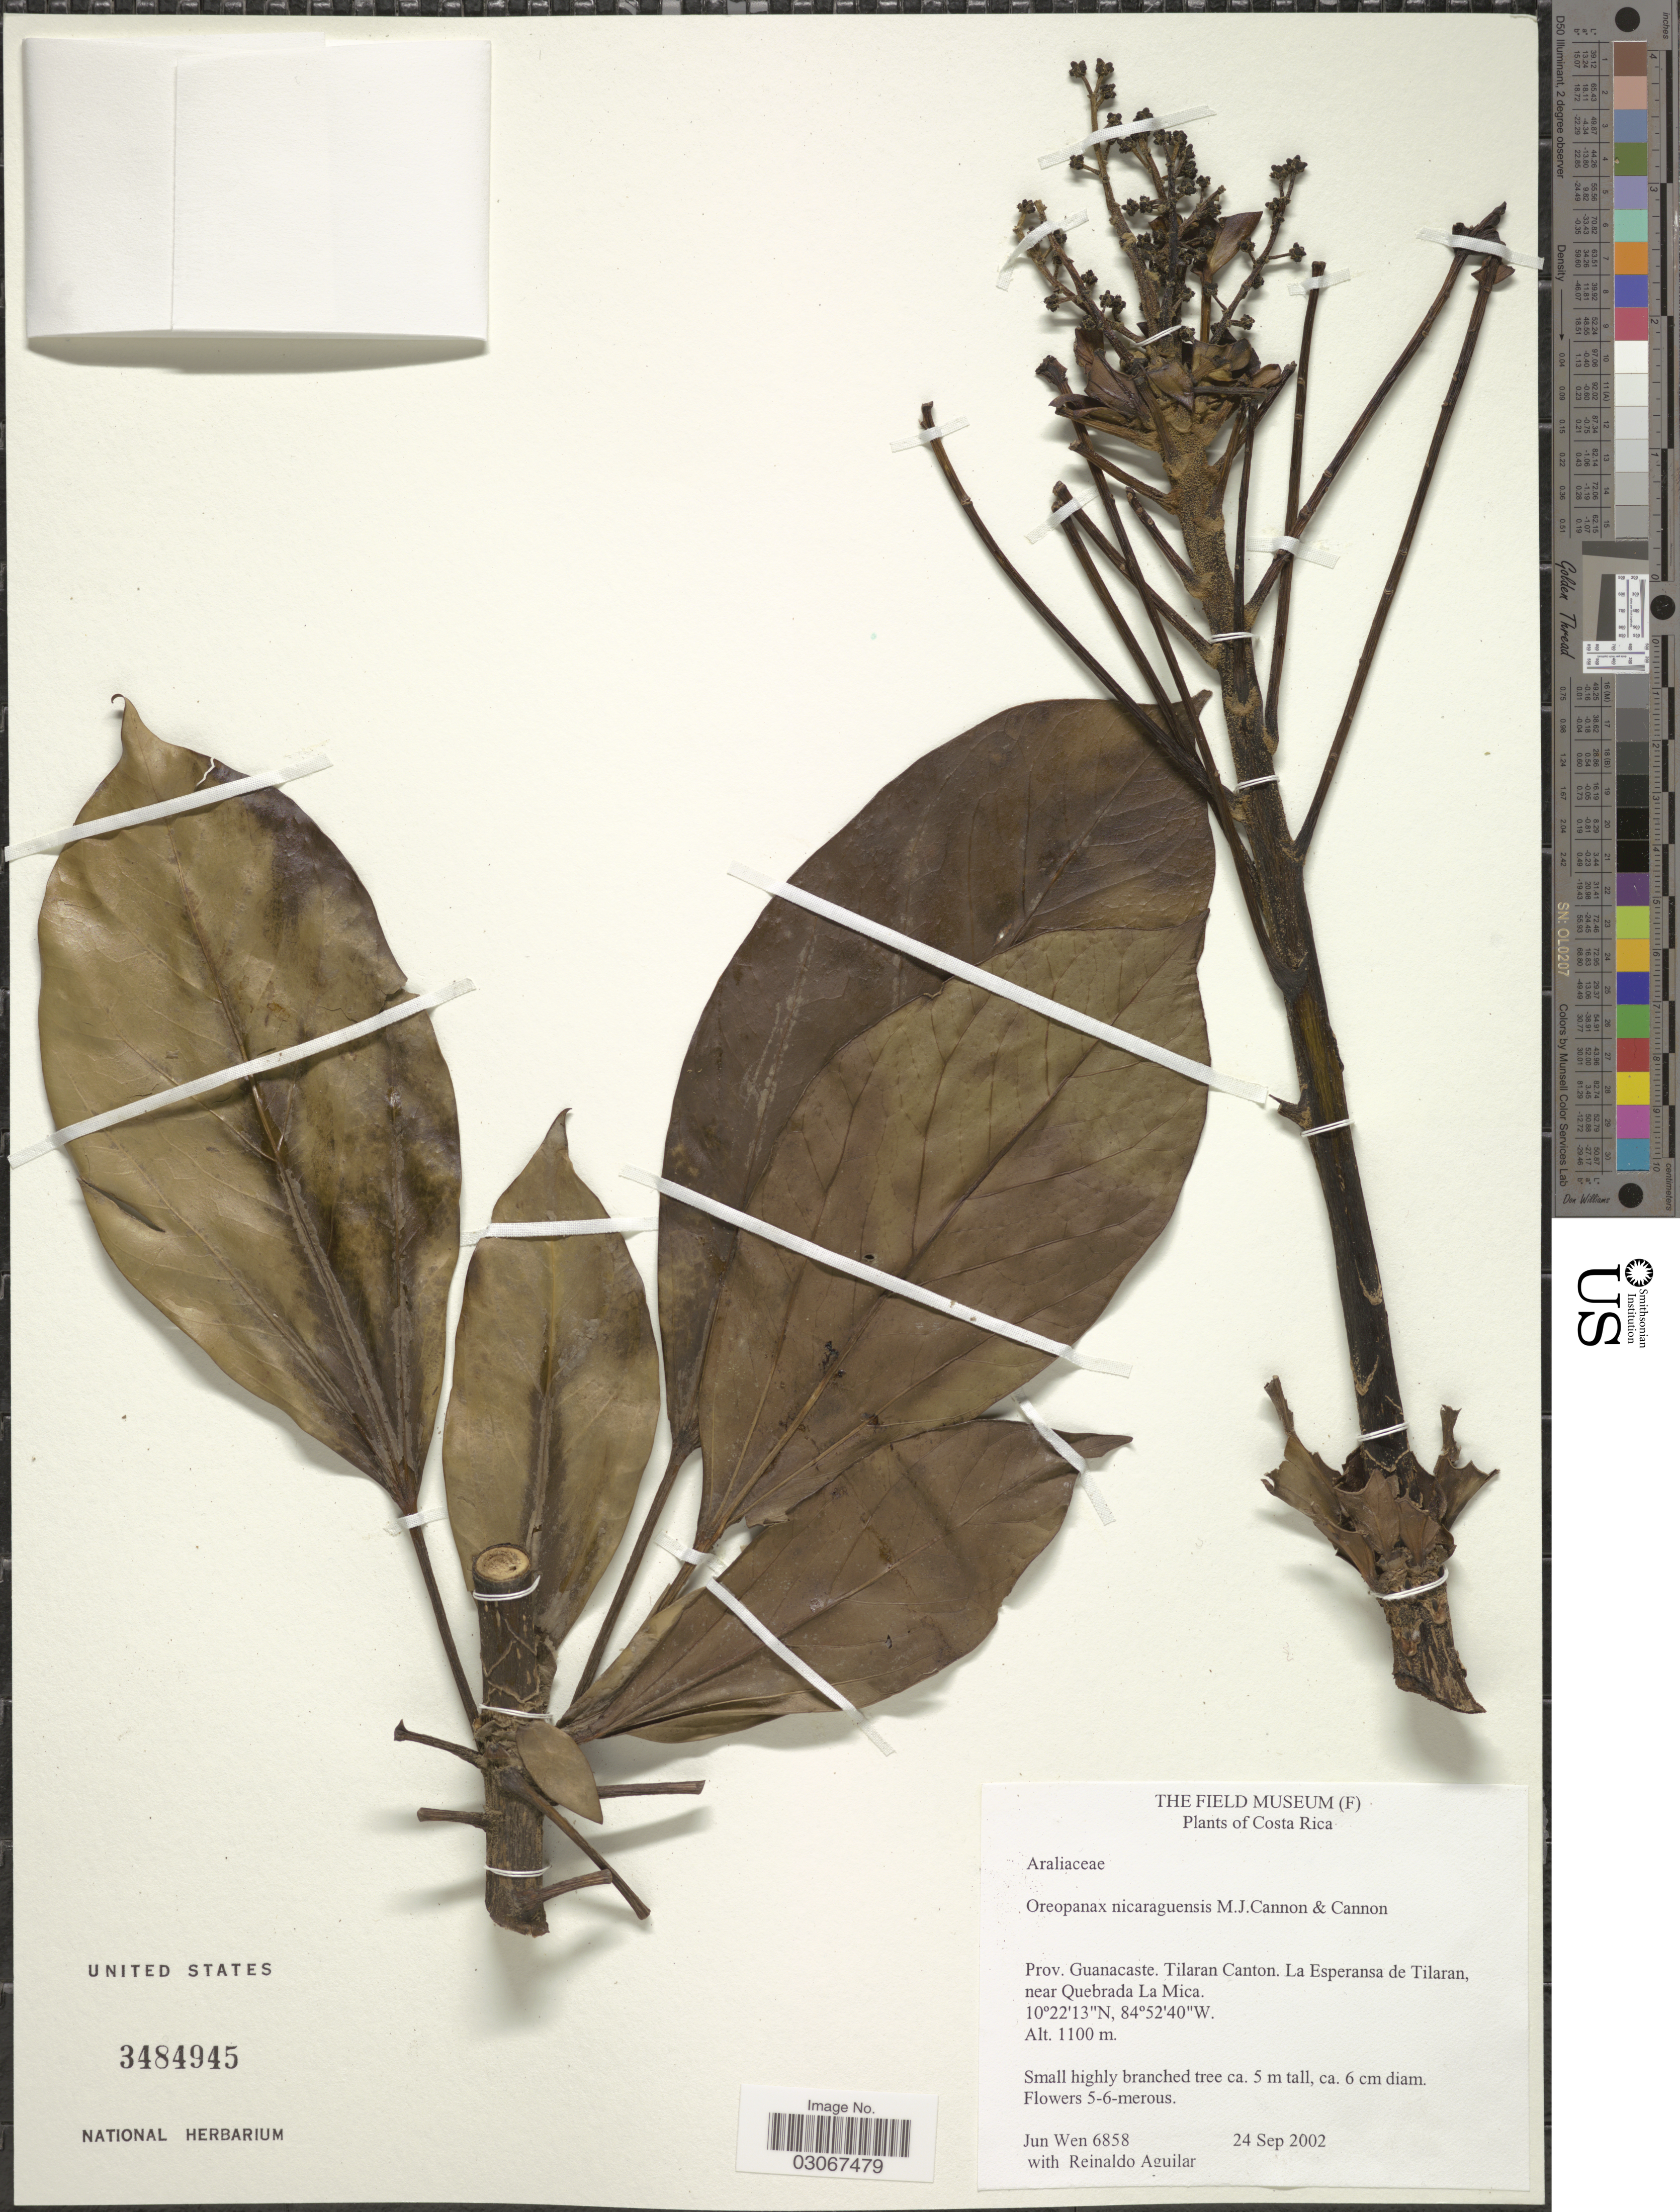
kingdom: Plantae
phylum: Tracheophyta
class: Magnoliopsida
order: Apiales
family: Araliaceae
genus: Oreopanax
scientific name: Oreopanax nicaraguensis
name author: M.J. Cannon & J. Cannon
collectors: J. Wen & R. Aguilar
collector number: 6858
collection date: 2002-09-24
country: Costa Rica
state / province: Guanacaste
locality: Tilaran Canton. La Esperansa de Tilaran, nea Quebrada La Mica.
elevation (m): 1100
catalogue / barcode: US 3484945